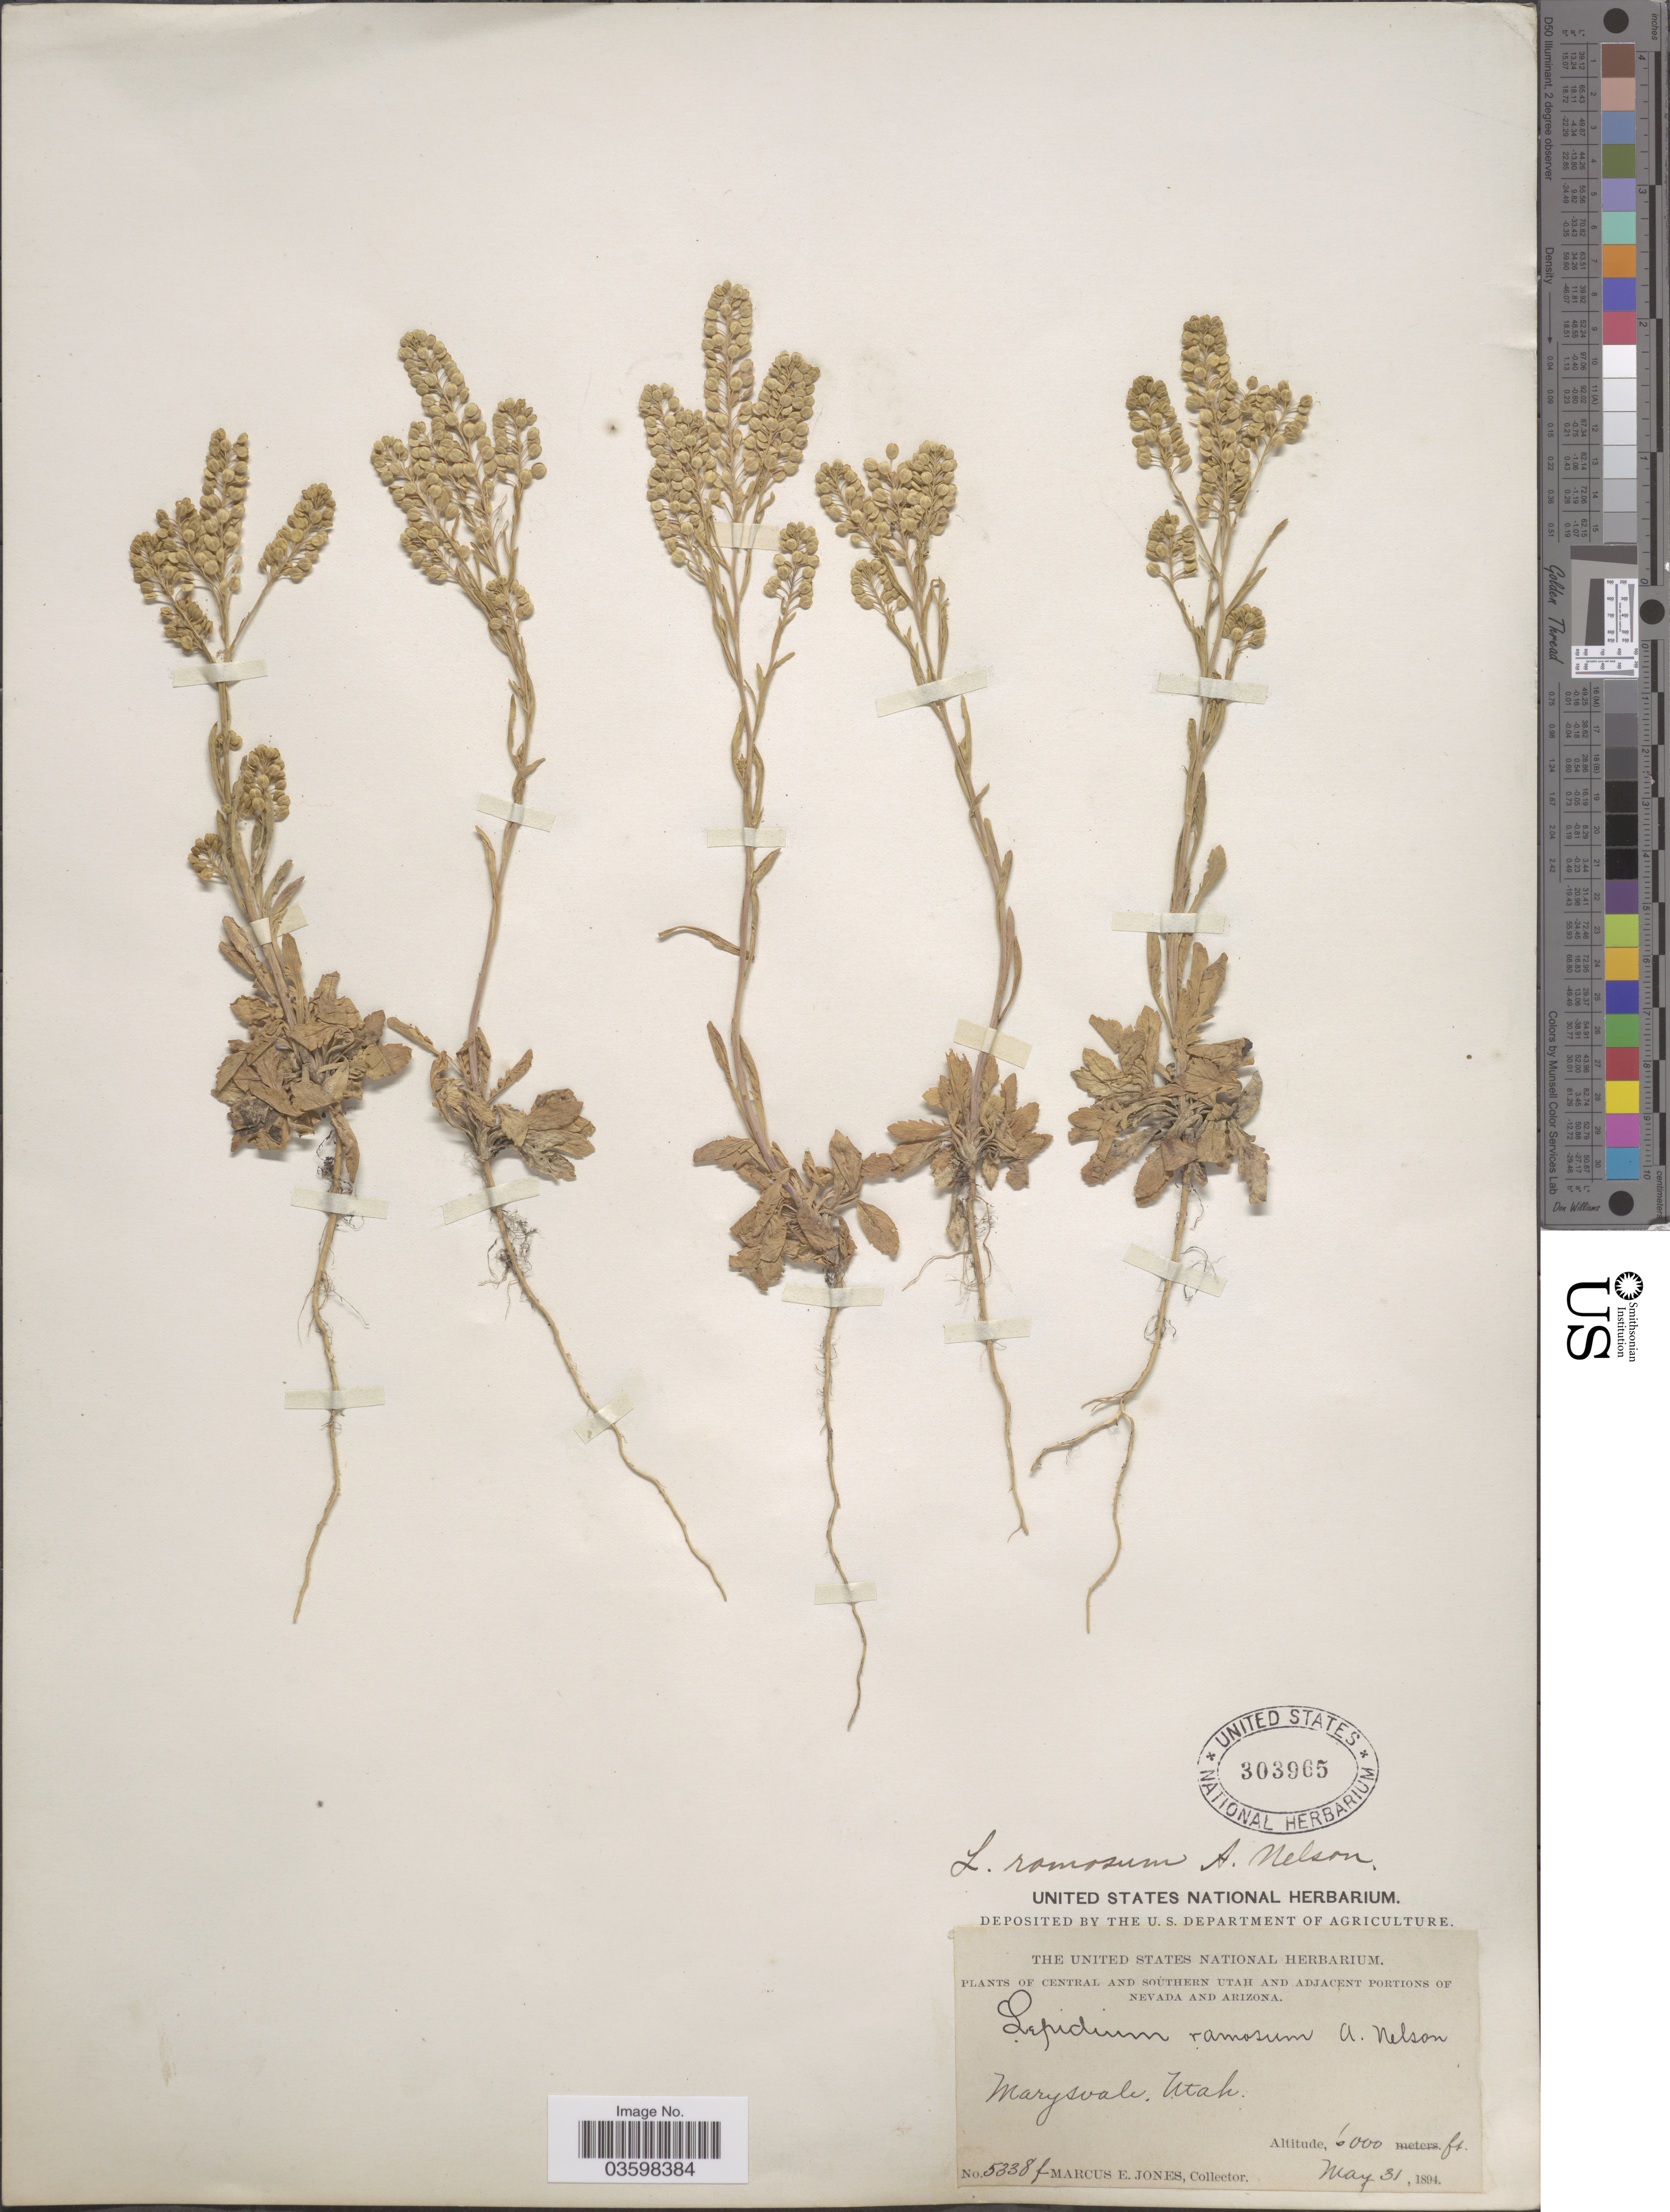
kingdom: Plantae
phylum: Tracheophyta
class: Magnoliopsida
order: Brassicales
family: Brassicaceae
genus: Lepidium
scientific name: Lepidium densiflorum var. ramosum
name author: (A. Nelson) Thell.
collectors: M. E. Jones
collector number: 5338f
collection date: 1894-05-31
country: United States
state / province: Utah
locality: Central and Southern Utah. Marysvale.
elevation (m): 1829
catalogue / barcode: US 303965